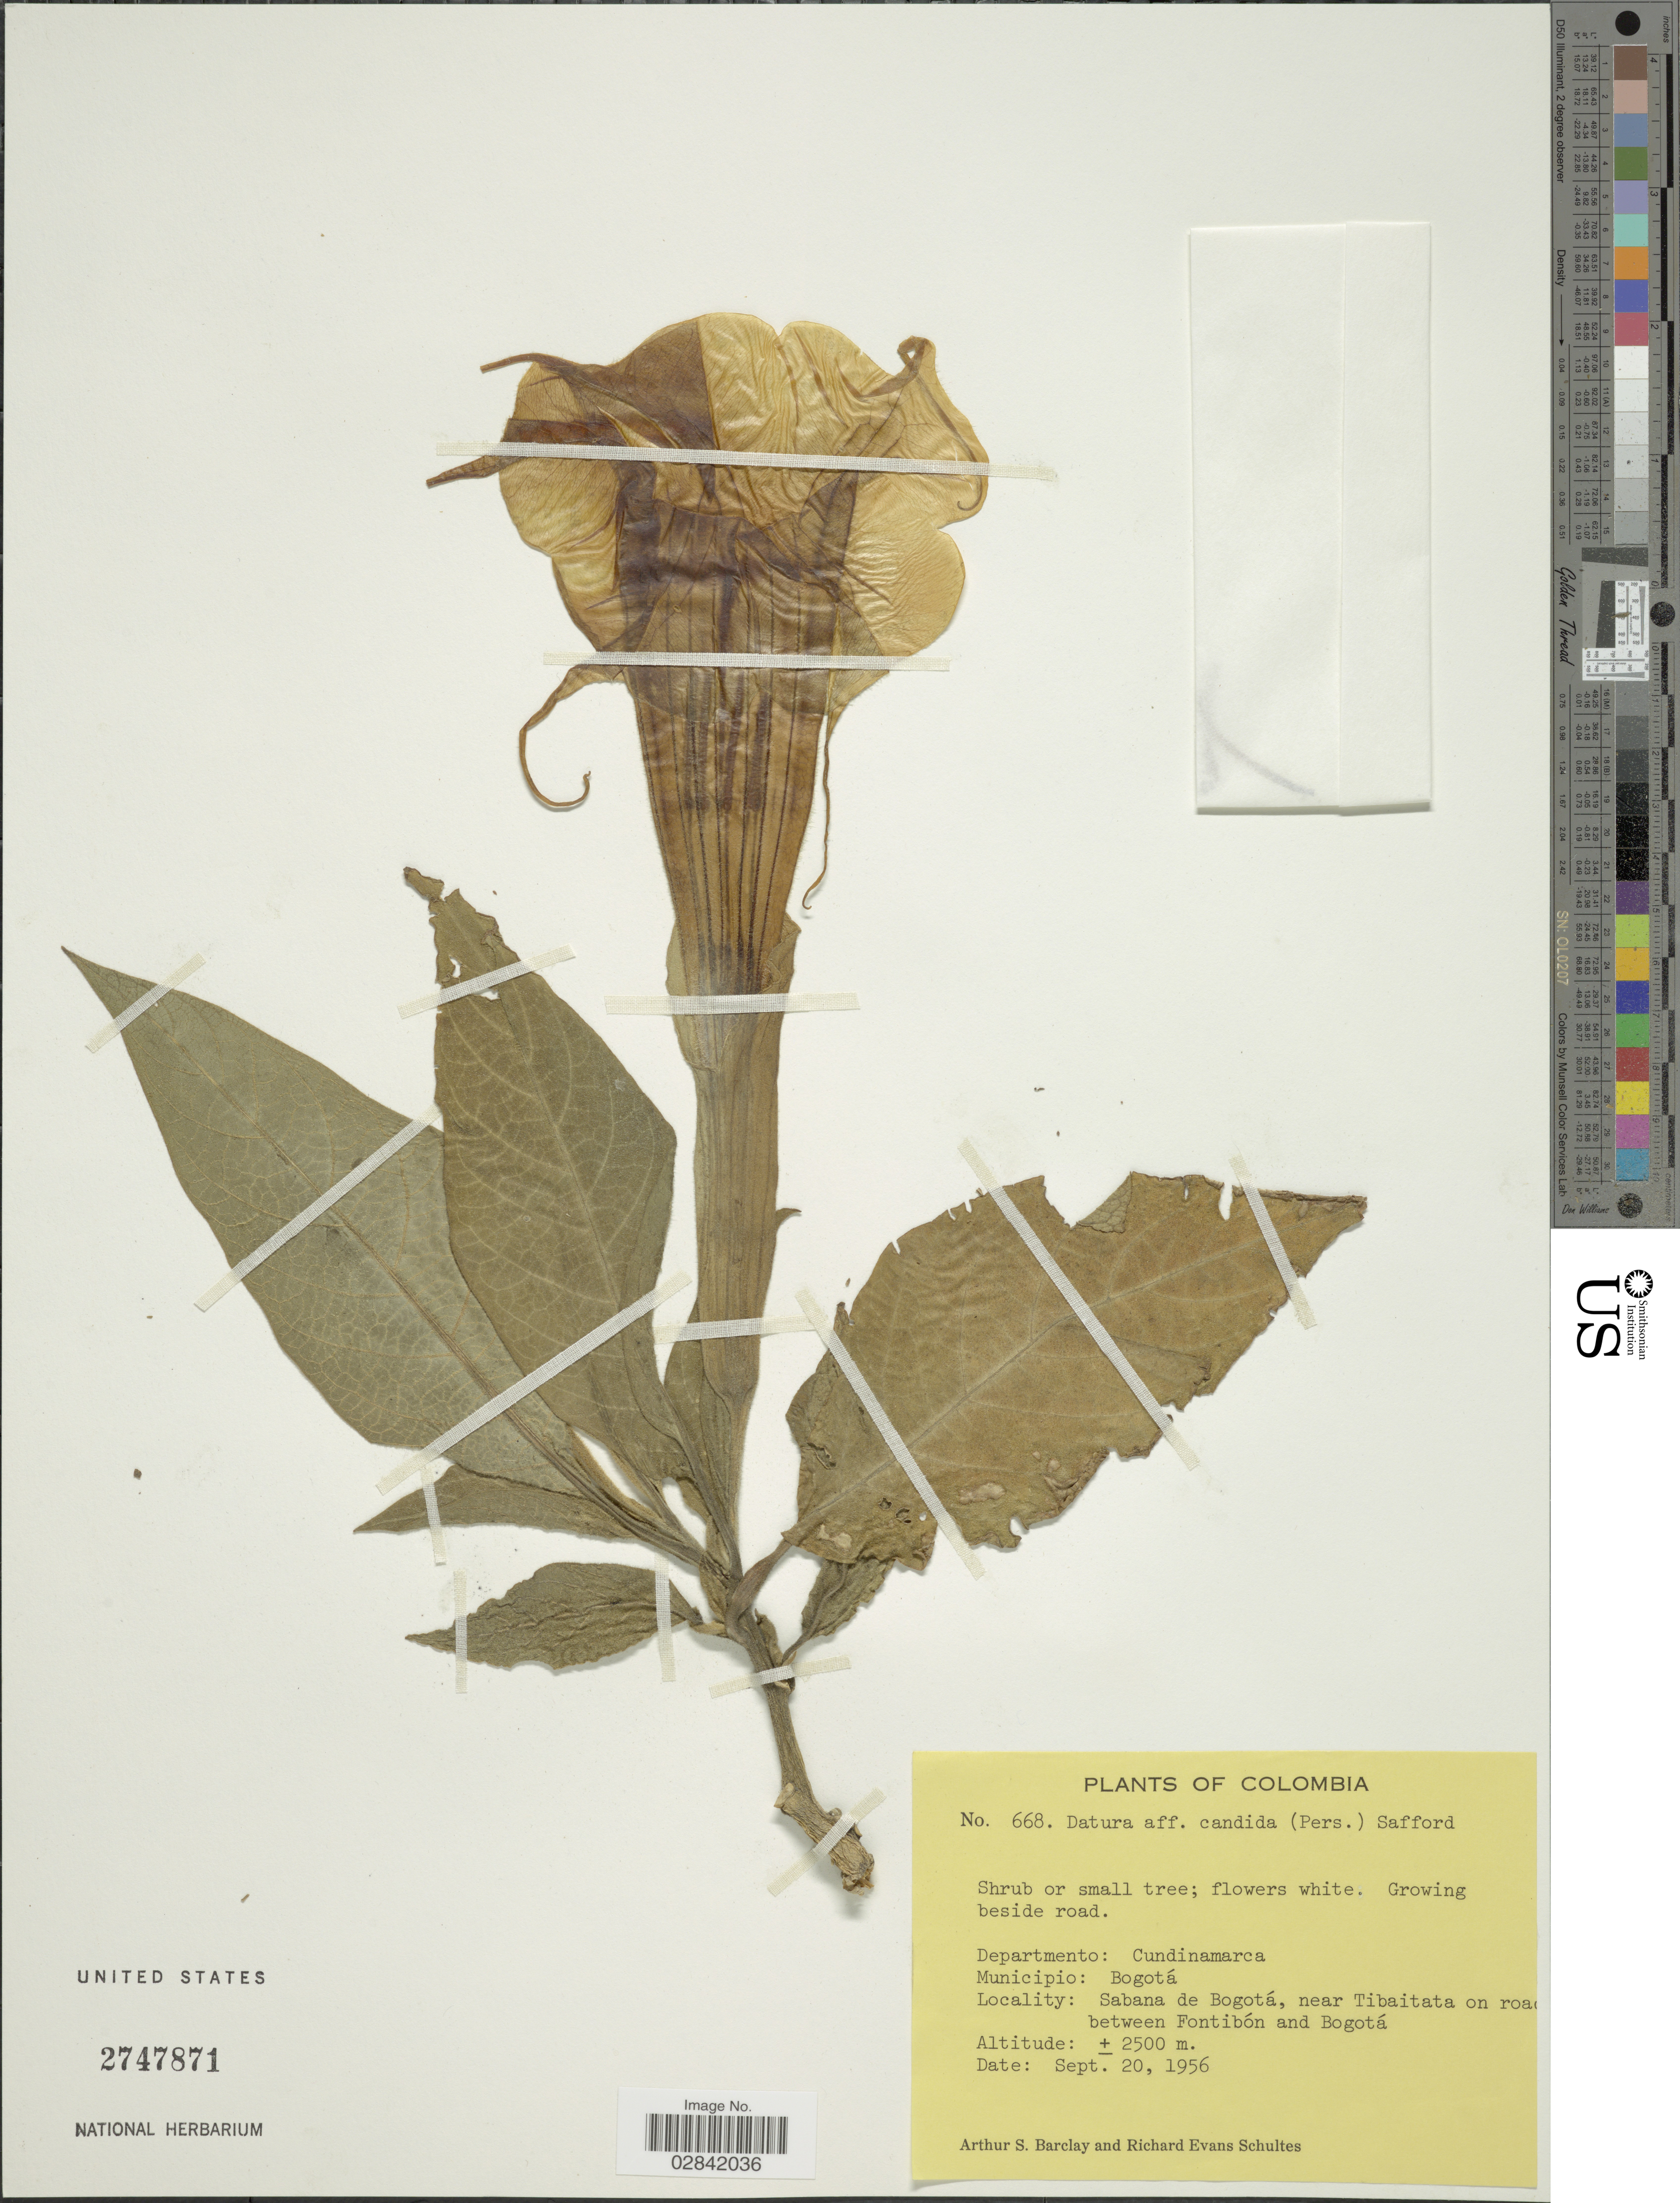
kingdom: Plantae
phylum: Tracheophyta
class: Magnoliopsida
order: Solanales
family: Solanaceae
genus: Brugmansia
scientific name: Brugmansia x candida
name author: Pers.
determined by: (US) Smithsonian Institution - National Museum of Natural History - Department of Botany (UNITED STATES)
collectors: A. S. Barclay & R. E. Schultes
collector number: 668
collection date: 1956-09-20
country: Colombia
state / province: Cundinamarca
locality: Departamento: Cundinamarca, Municipio: Bogotá, Sabana de Bogotá, near Tibaitata on road between Fontibón and Bogotá.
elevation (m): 2500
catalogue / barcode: US 2747871